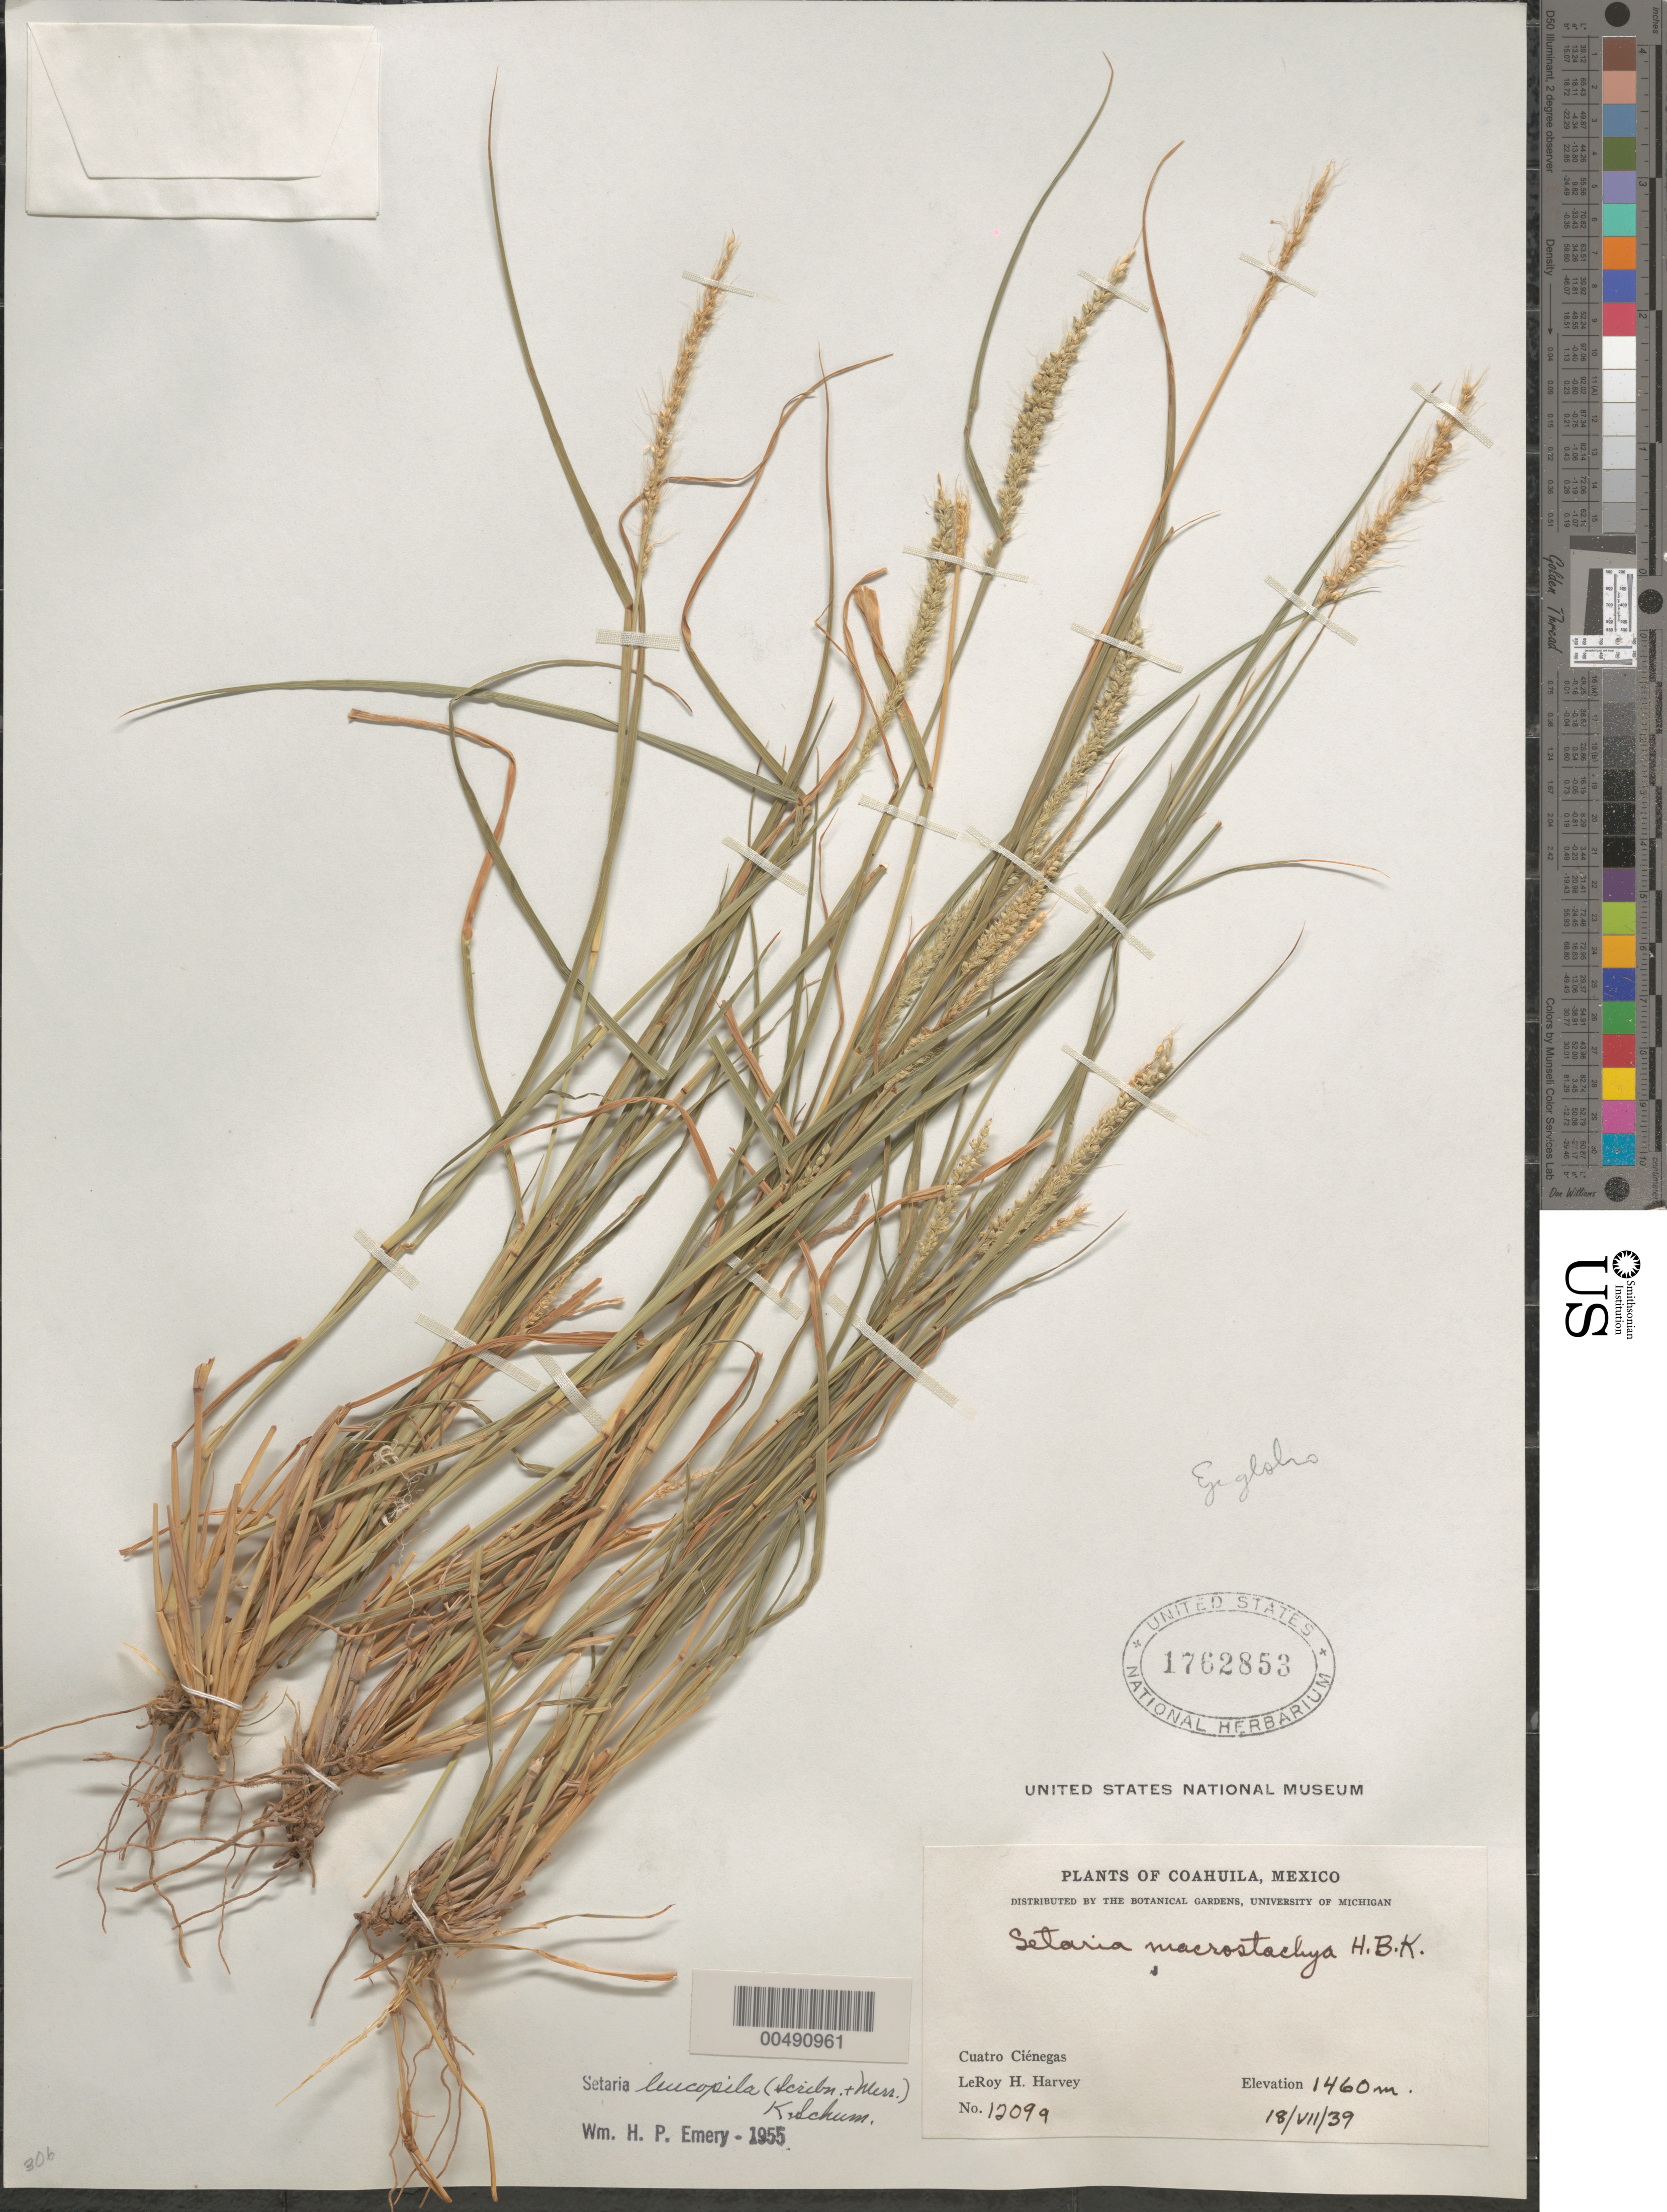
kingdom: Plantae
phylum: Tracheophyta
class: Liliopsida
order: Poales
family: Poaceae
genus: Setaria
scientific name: Setaria leucopila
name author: (Scribn. & Merr.) K. Schum.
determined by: Emery, W. H. P.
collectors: L. H. Harvey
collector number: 12099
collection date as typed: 18 Jul 1939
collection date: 1939-07-18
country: Mexico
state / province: Coahuila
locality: Cuatro Ciénagas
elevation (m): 1460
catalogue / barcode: US 1762853